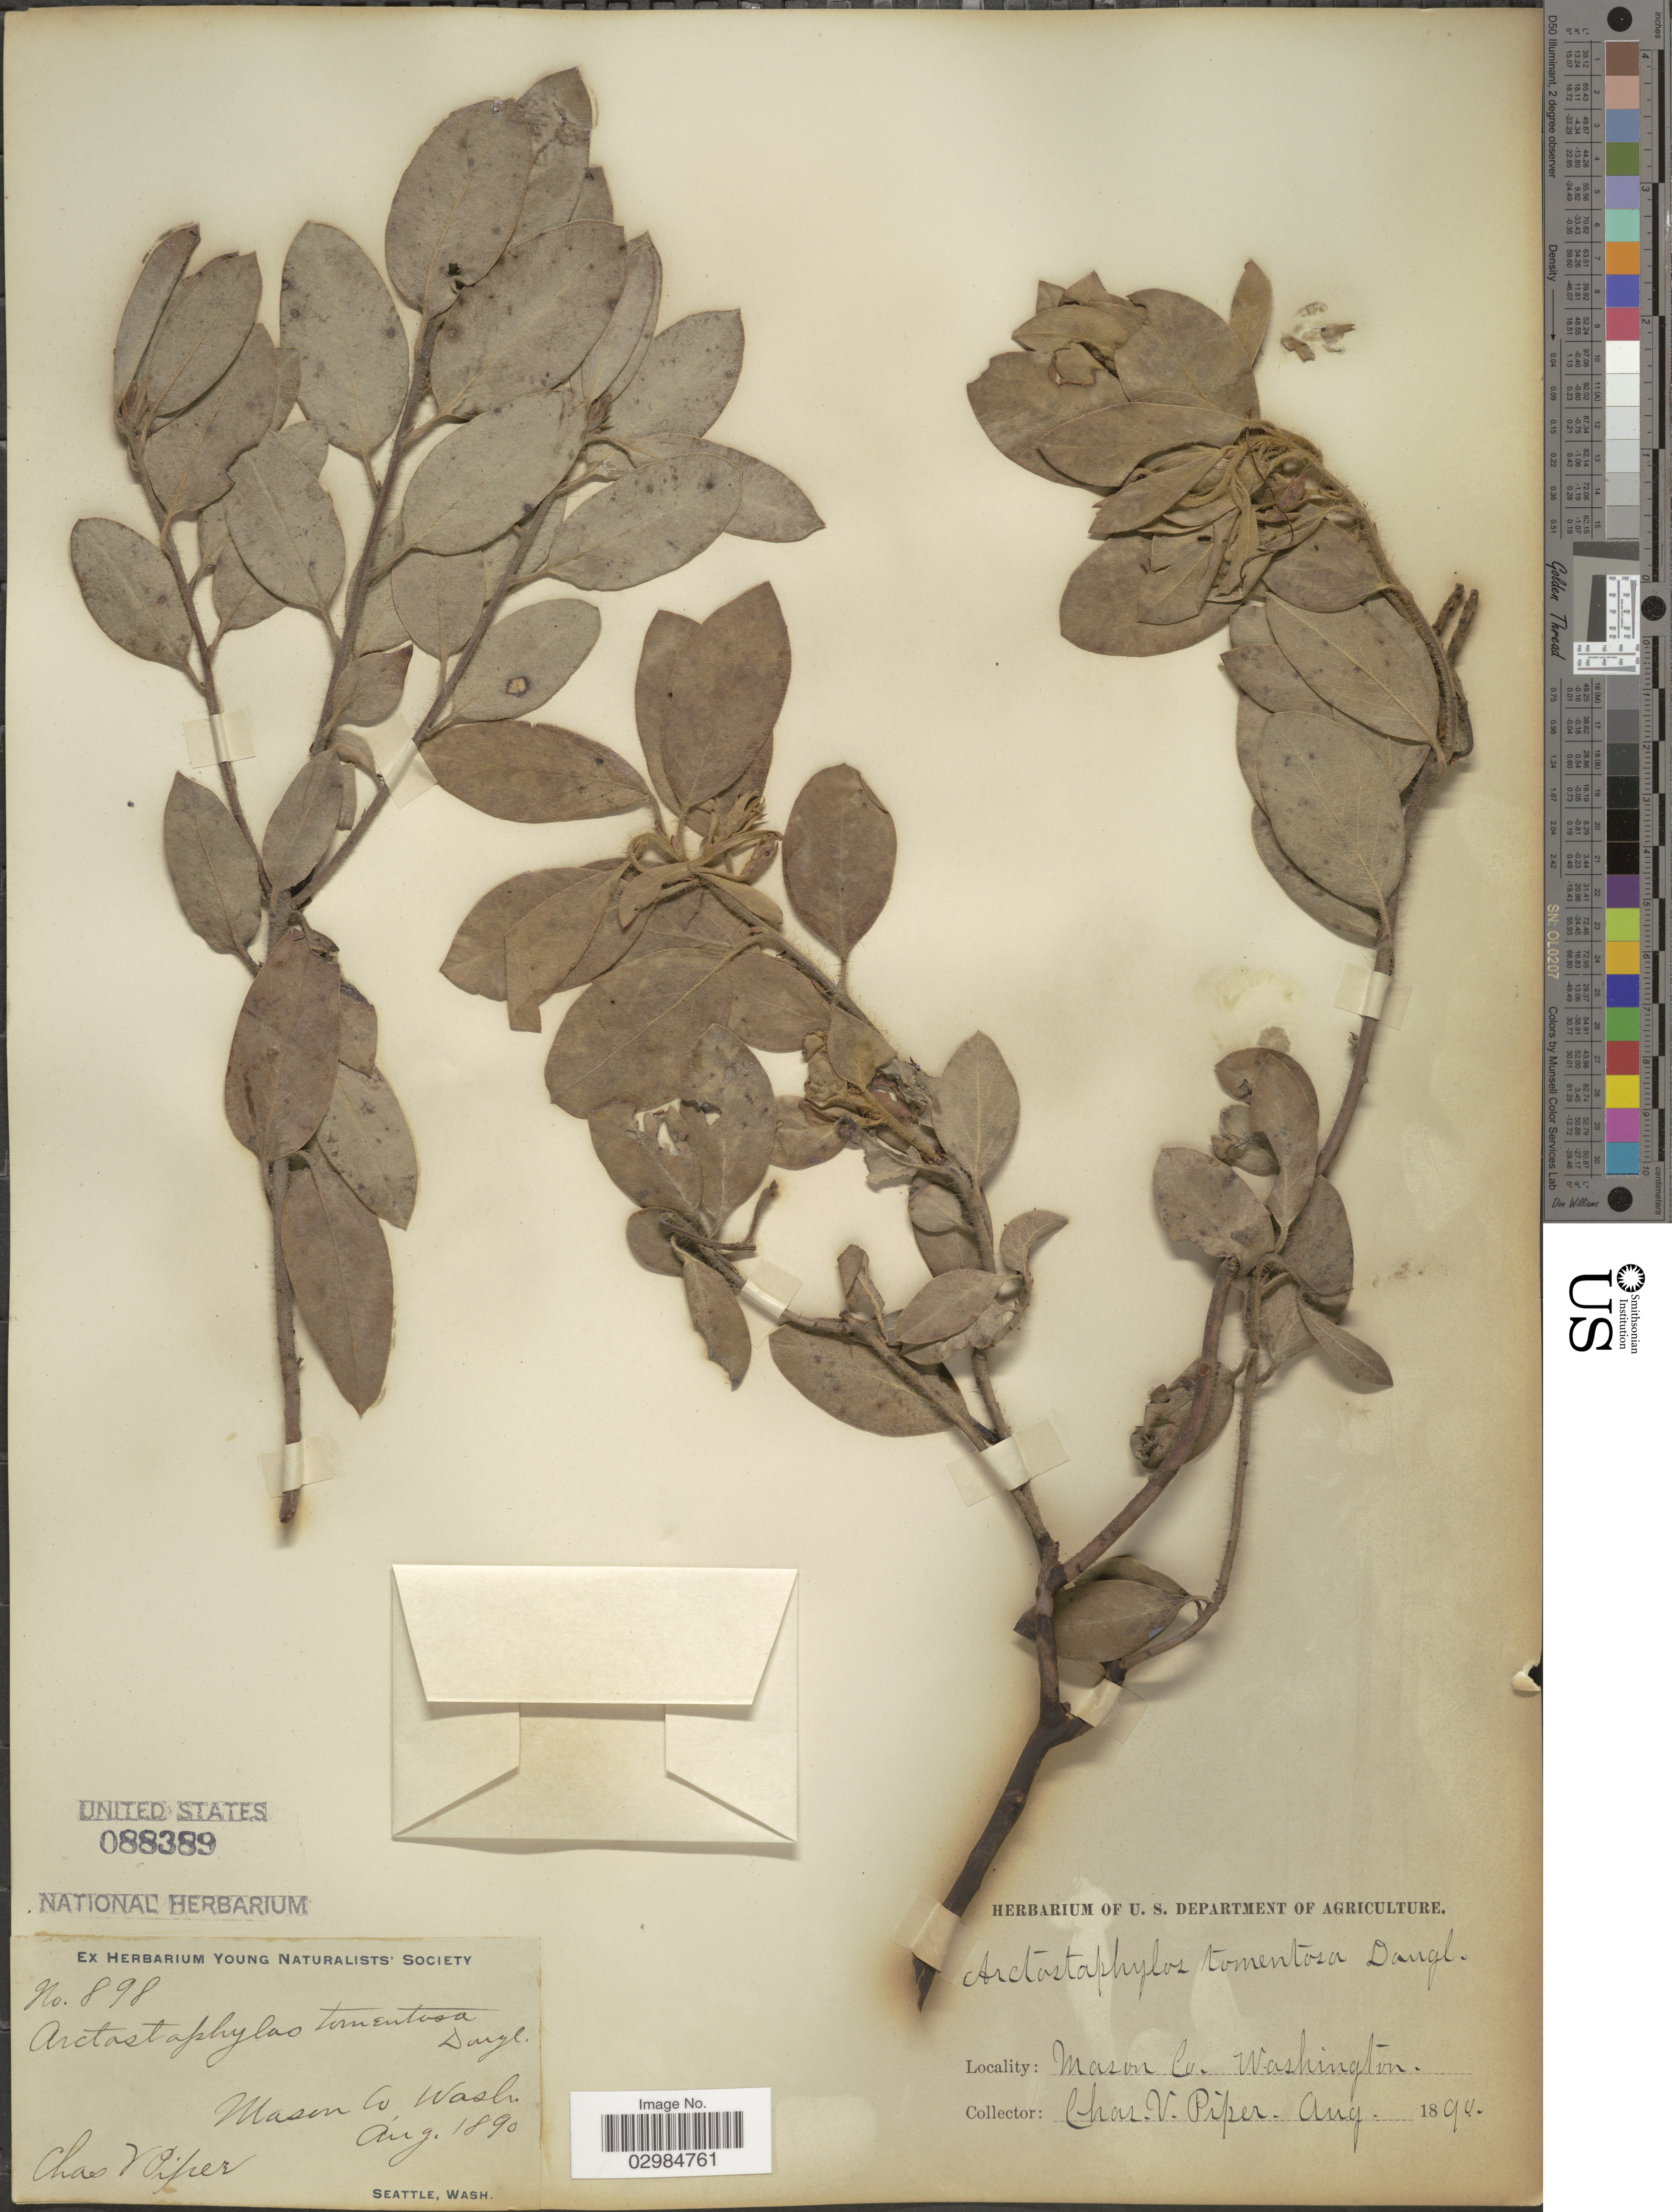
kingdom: Plantae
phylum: Tracheophyta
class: Magnoliopsida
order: Ericales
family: Ericaceae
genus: Arctostaphylos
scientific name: Arctostaphylos tomentosa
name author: (Pursh) Lindl.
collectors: C. V. Piper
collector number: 898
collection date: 1890-08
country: United States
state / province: Washington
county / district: Mason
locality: Mason Co, Wash.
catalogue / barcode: US 88389